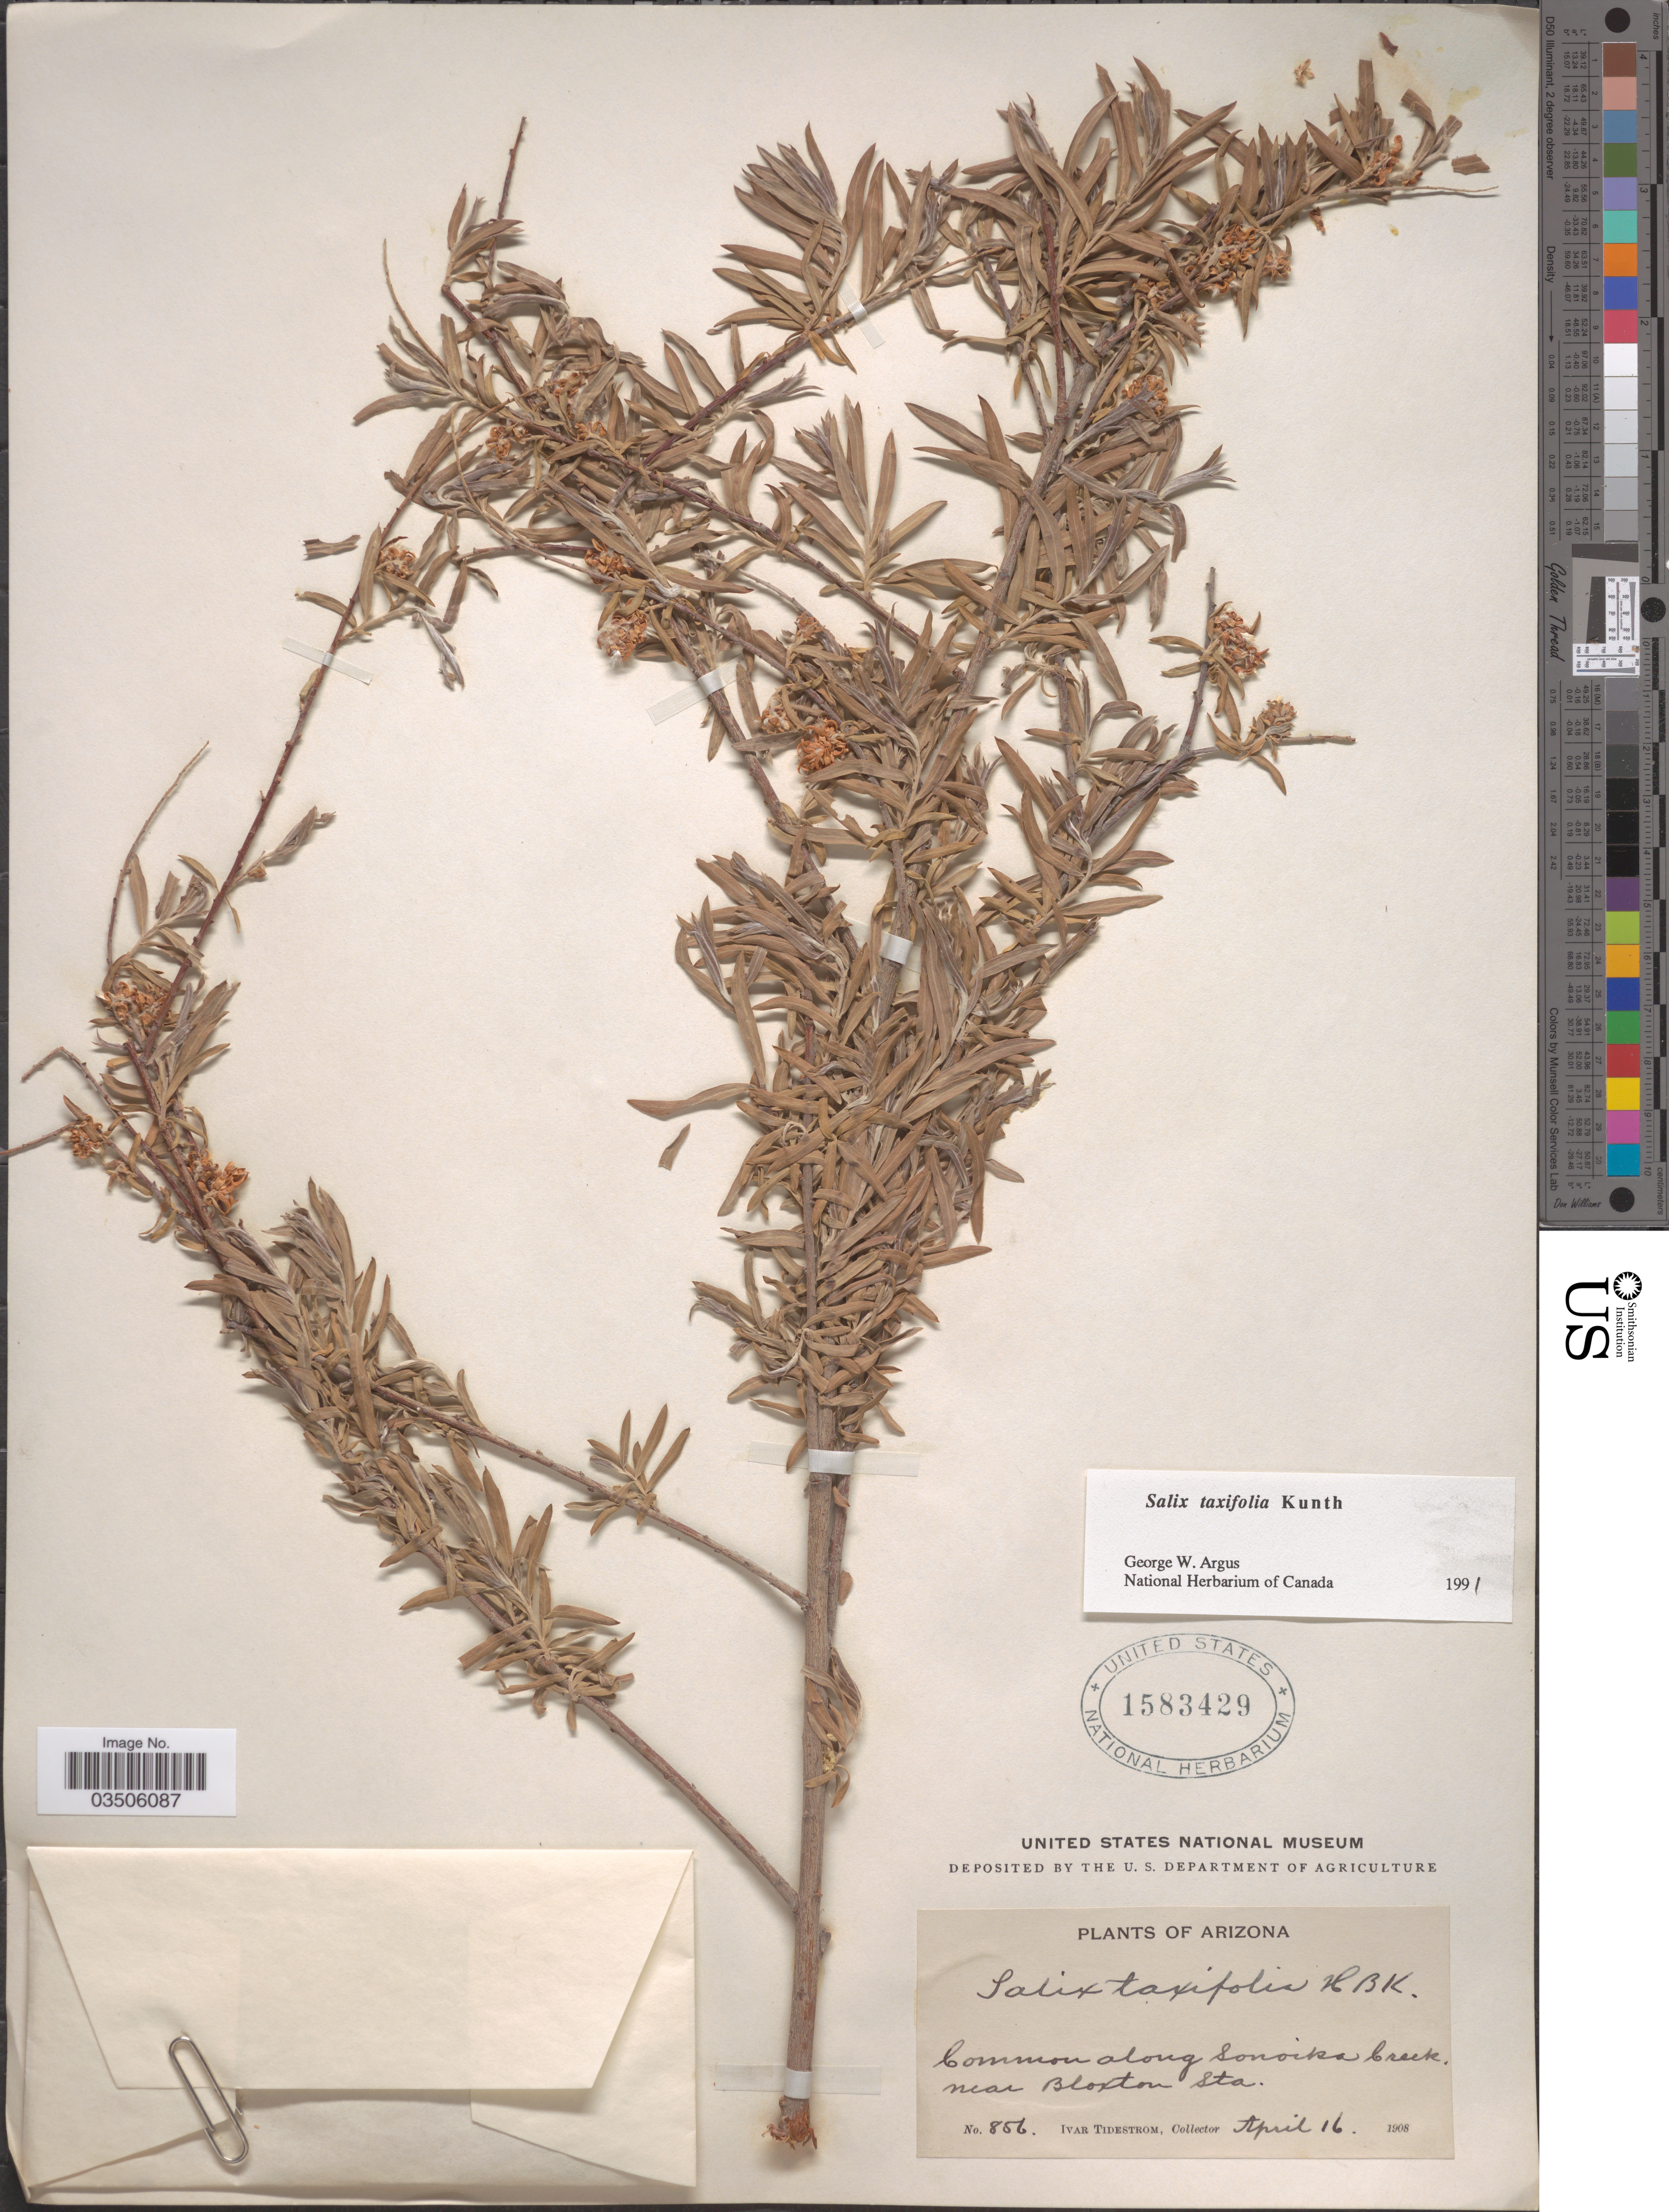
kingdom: Plantae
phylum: Tracheophyta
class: Magnoliopsida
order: Malpighiales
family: Salicaceae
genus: Salix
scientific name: Salix taxifolia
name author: Kunth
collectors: I. F. Tidestrom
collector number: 856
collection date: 1908-04-16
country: United States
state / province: Arizona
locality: Along Sonoita Creek, near Bloxton Sta.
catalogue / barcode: US 1583429